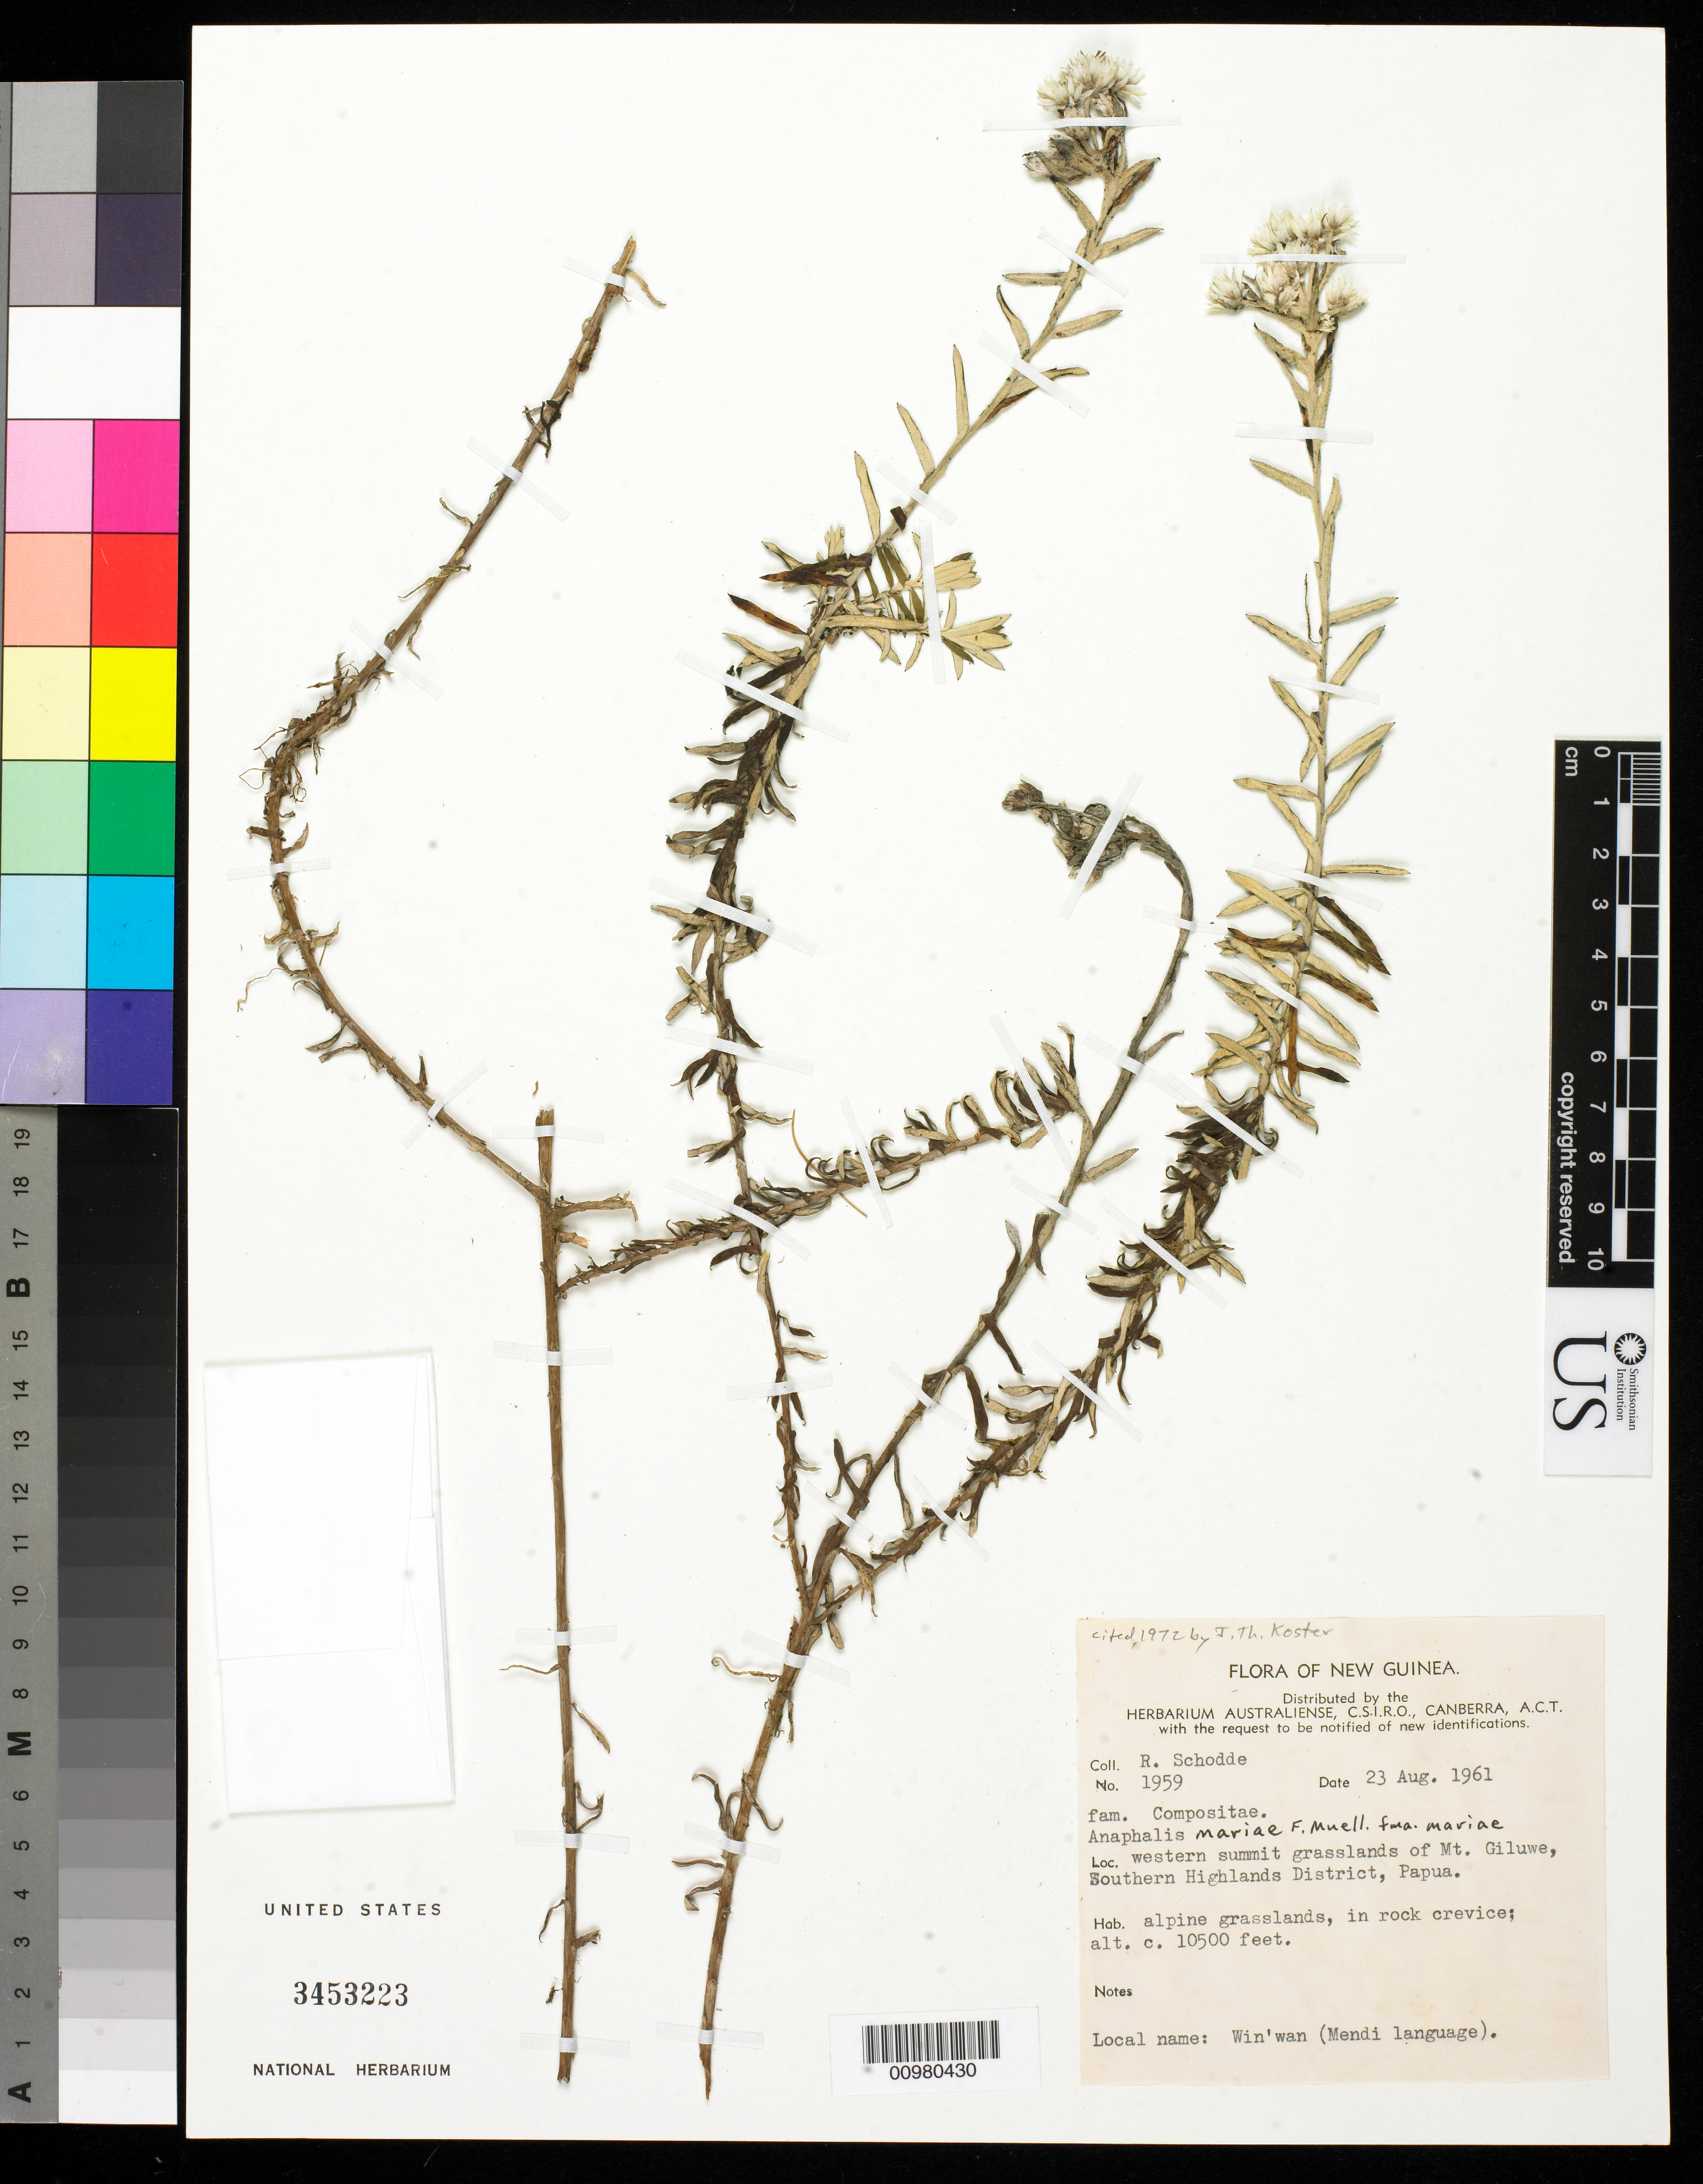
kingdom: Plantae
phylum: Tracheophyta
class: Magnoliopsida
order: Asterales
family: Asteraceae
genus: Anaphalis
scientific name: Anaphalis mariae f. mariae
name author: F. Muell.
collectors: R. Schodde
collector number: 1959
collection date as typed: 23 Aug 1961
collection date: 1961-08-23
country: Papua New Guinea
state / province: Southern Highlands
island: New Guinea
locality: Western summit grasslands of Mt. Giluwe.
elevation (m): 3200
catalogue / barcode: US 3453223